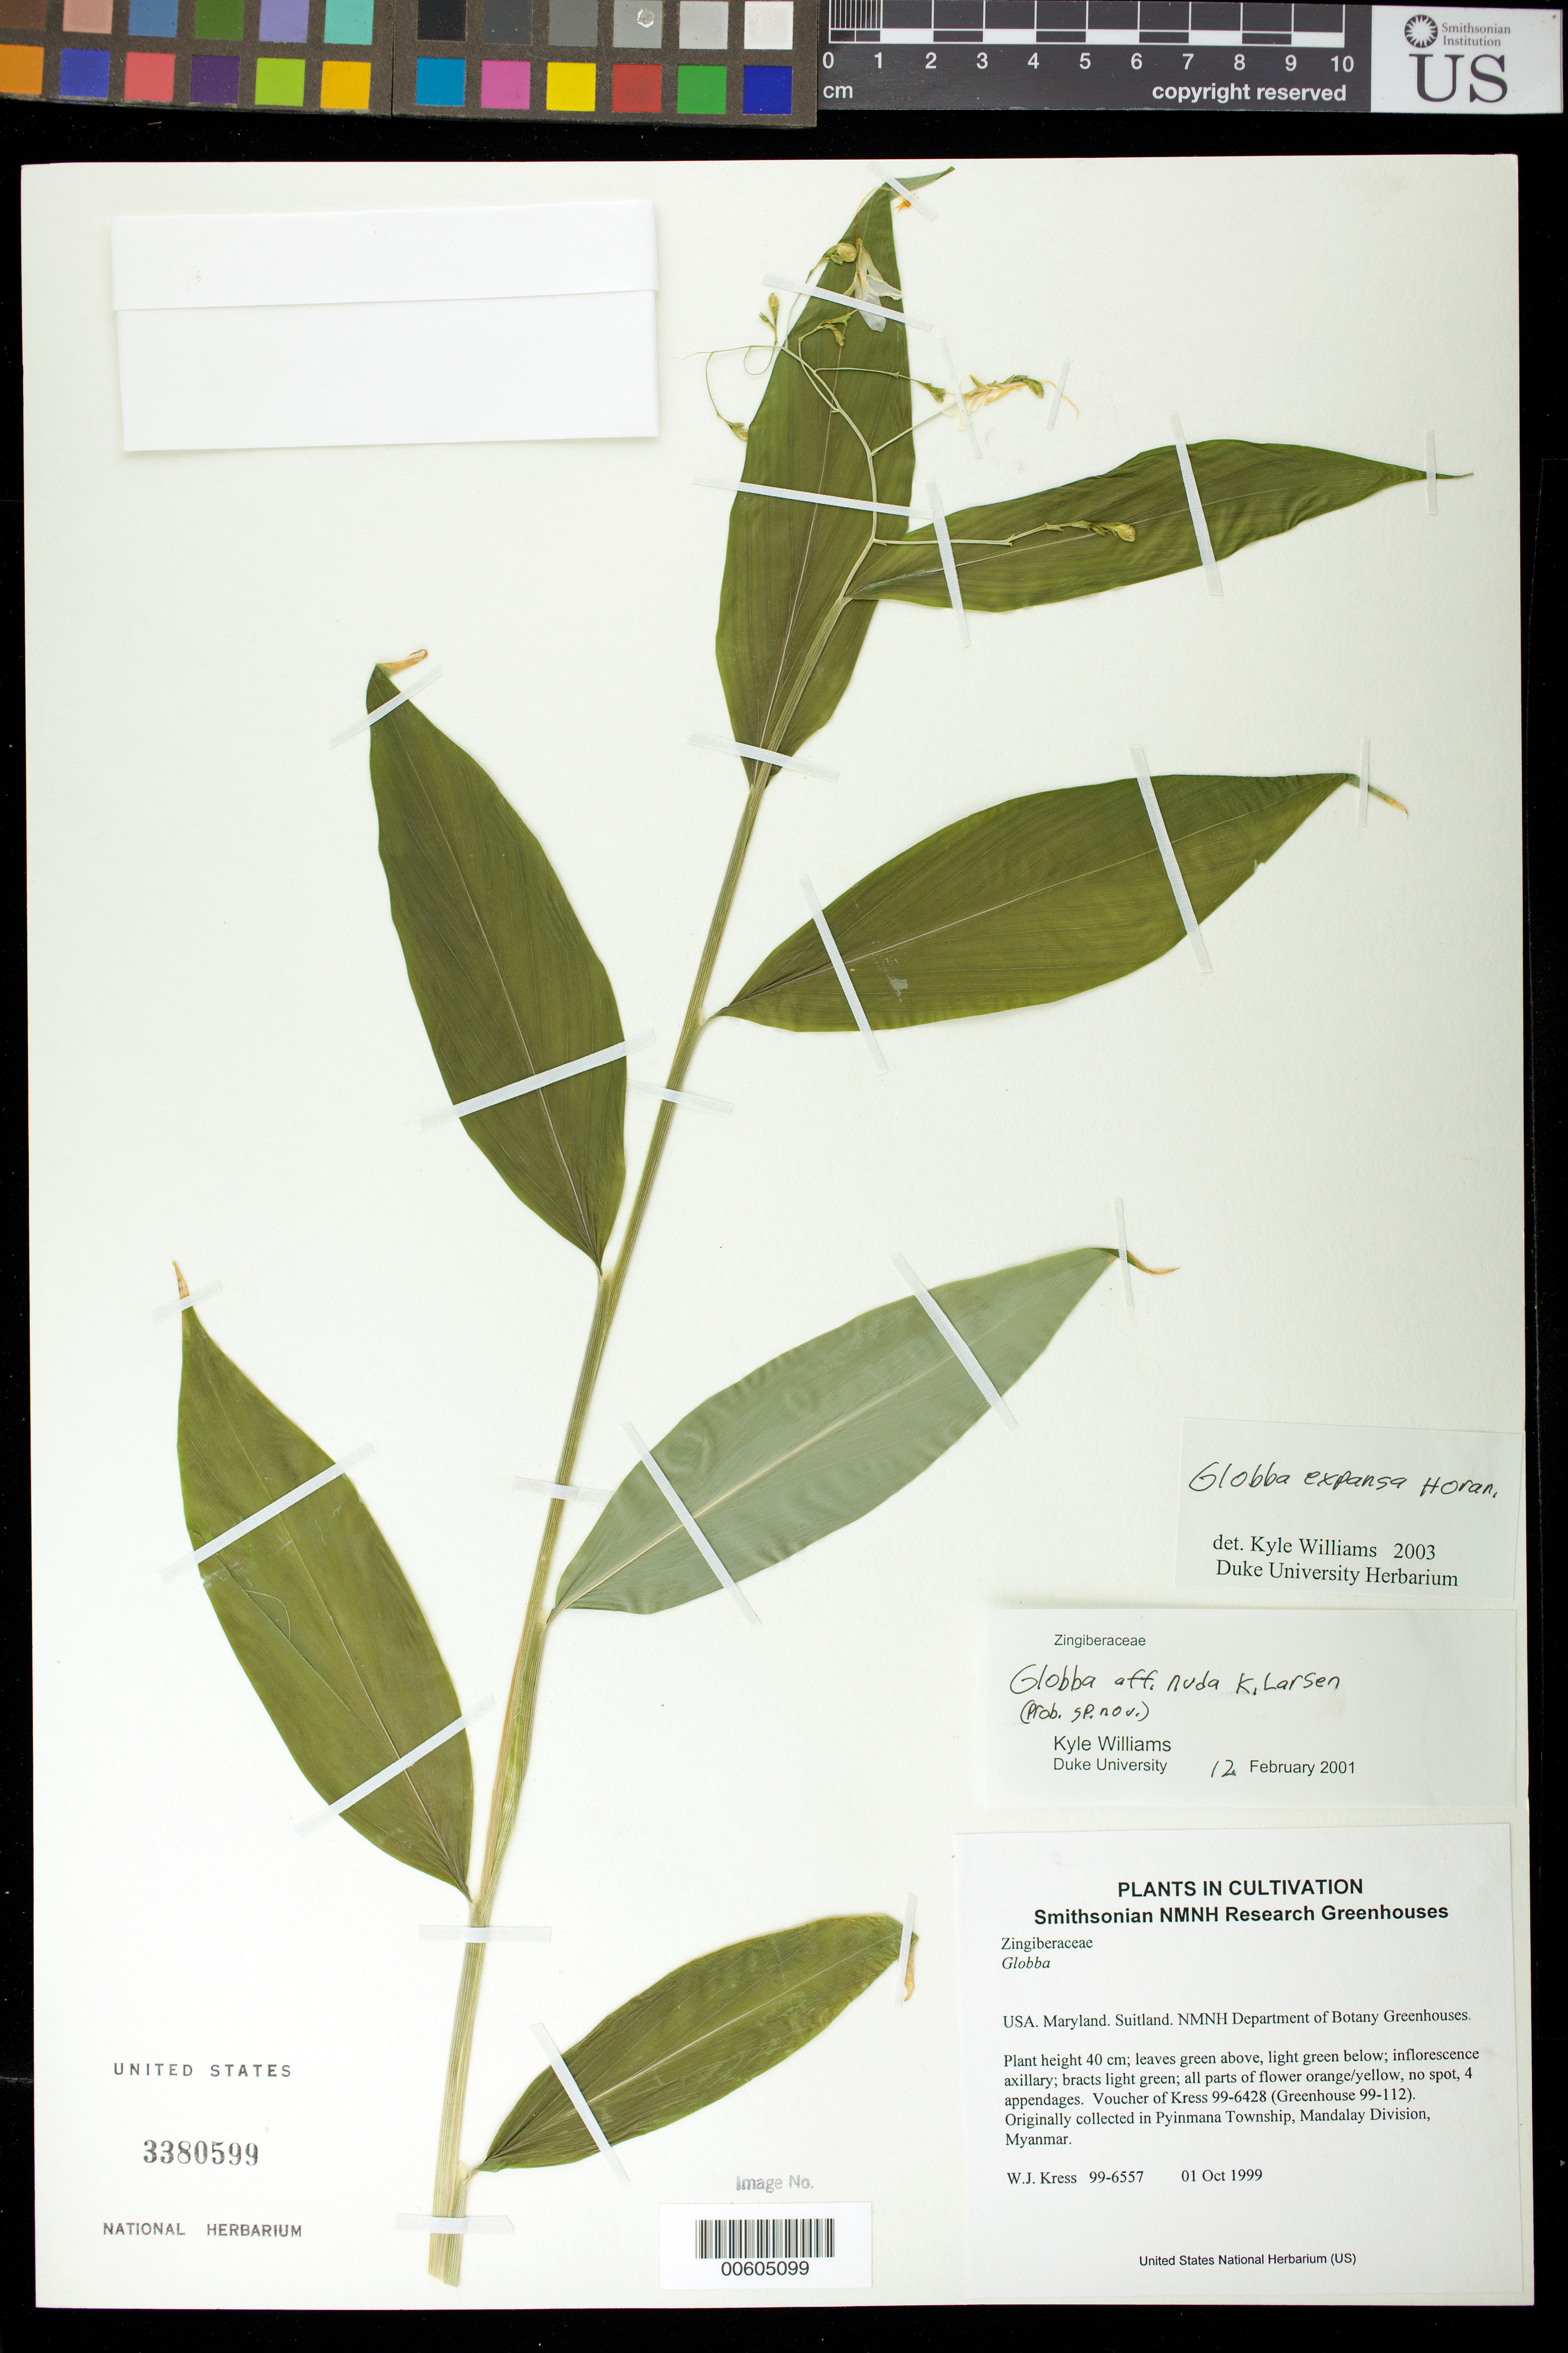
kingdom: Plantae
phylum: Tracheophyta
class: Liliopsida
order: Zingiberales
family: Zingiberaceae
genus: Globba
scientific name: Globba expansa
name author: Wall.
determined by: Williams, K. J.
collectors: W. J. Kress & M. Bordelon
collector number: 99-6557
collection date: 1999-10-01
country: United States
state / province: Maryland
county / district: Prince George's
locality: NMNH Botany Research Greenhouses. Suitland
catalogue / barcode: US 3380599